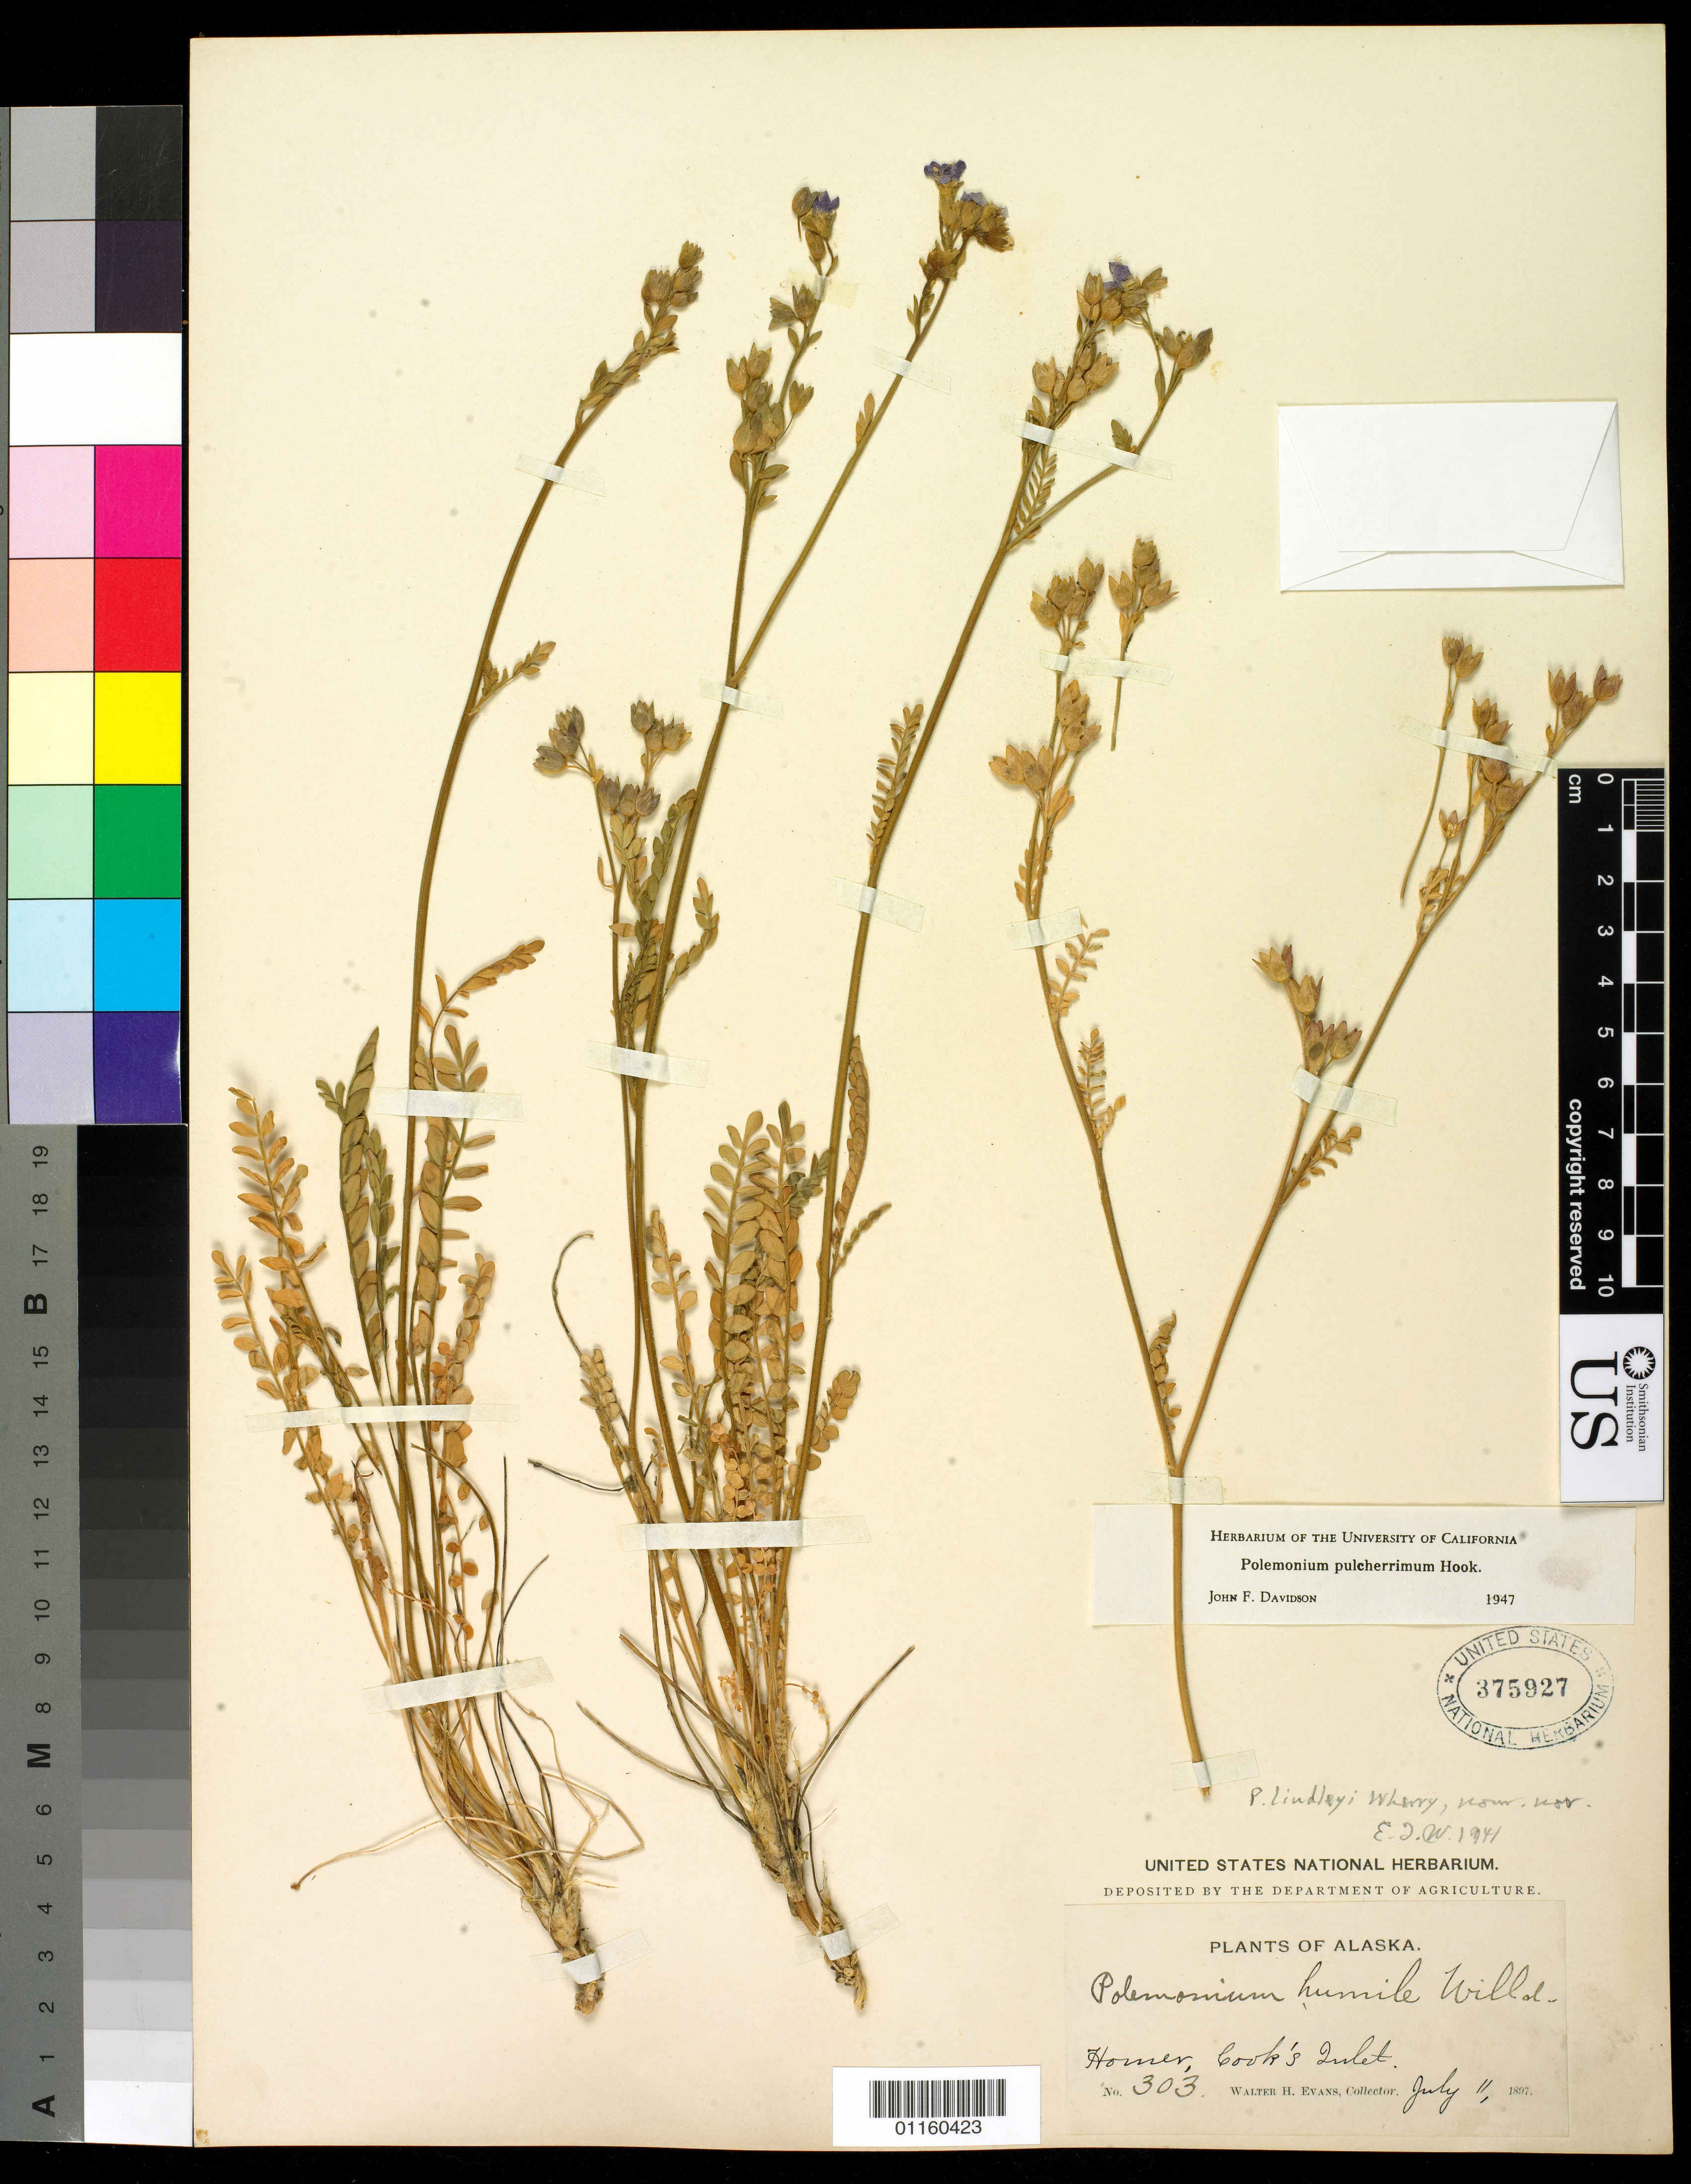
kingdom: Plantae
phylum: Tracheophyta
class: Magnoliopsida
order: Ericales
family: Polemoniaceae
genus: Polemonium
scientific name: Polemonium pulcherrimum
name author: Hook.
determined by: Davidson, J. F.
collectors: W. H. Evans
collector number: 303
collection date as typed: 11 Jul 1897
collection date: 1897-07-11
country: United States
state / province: Alaska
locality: Homer, Cook's Inlet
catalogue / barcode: US 375927